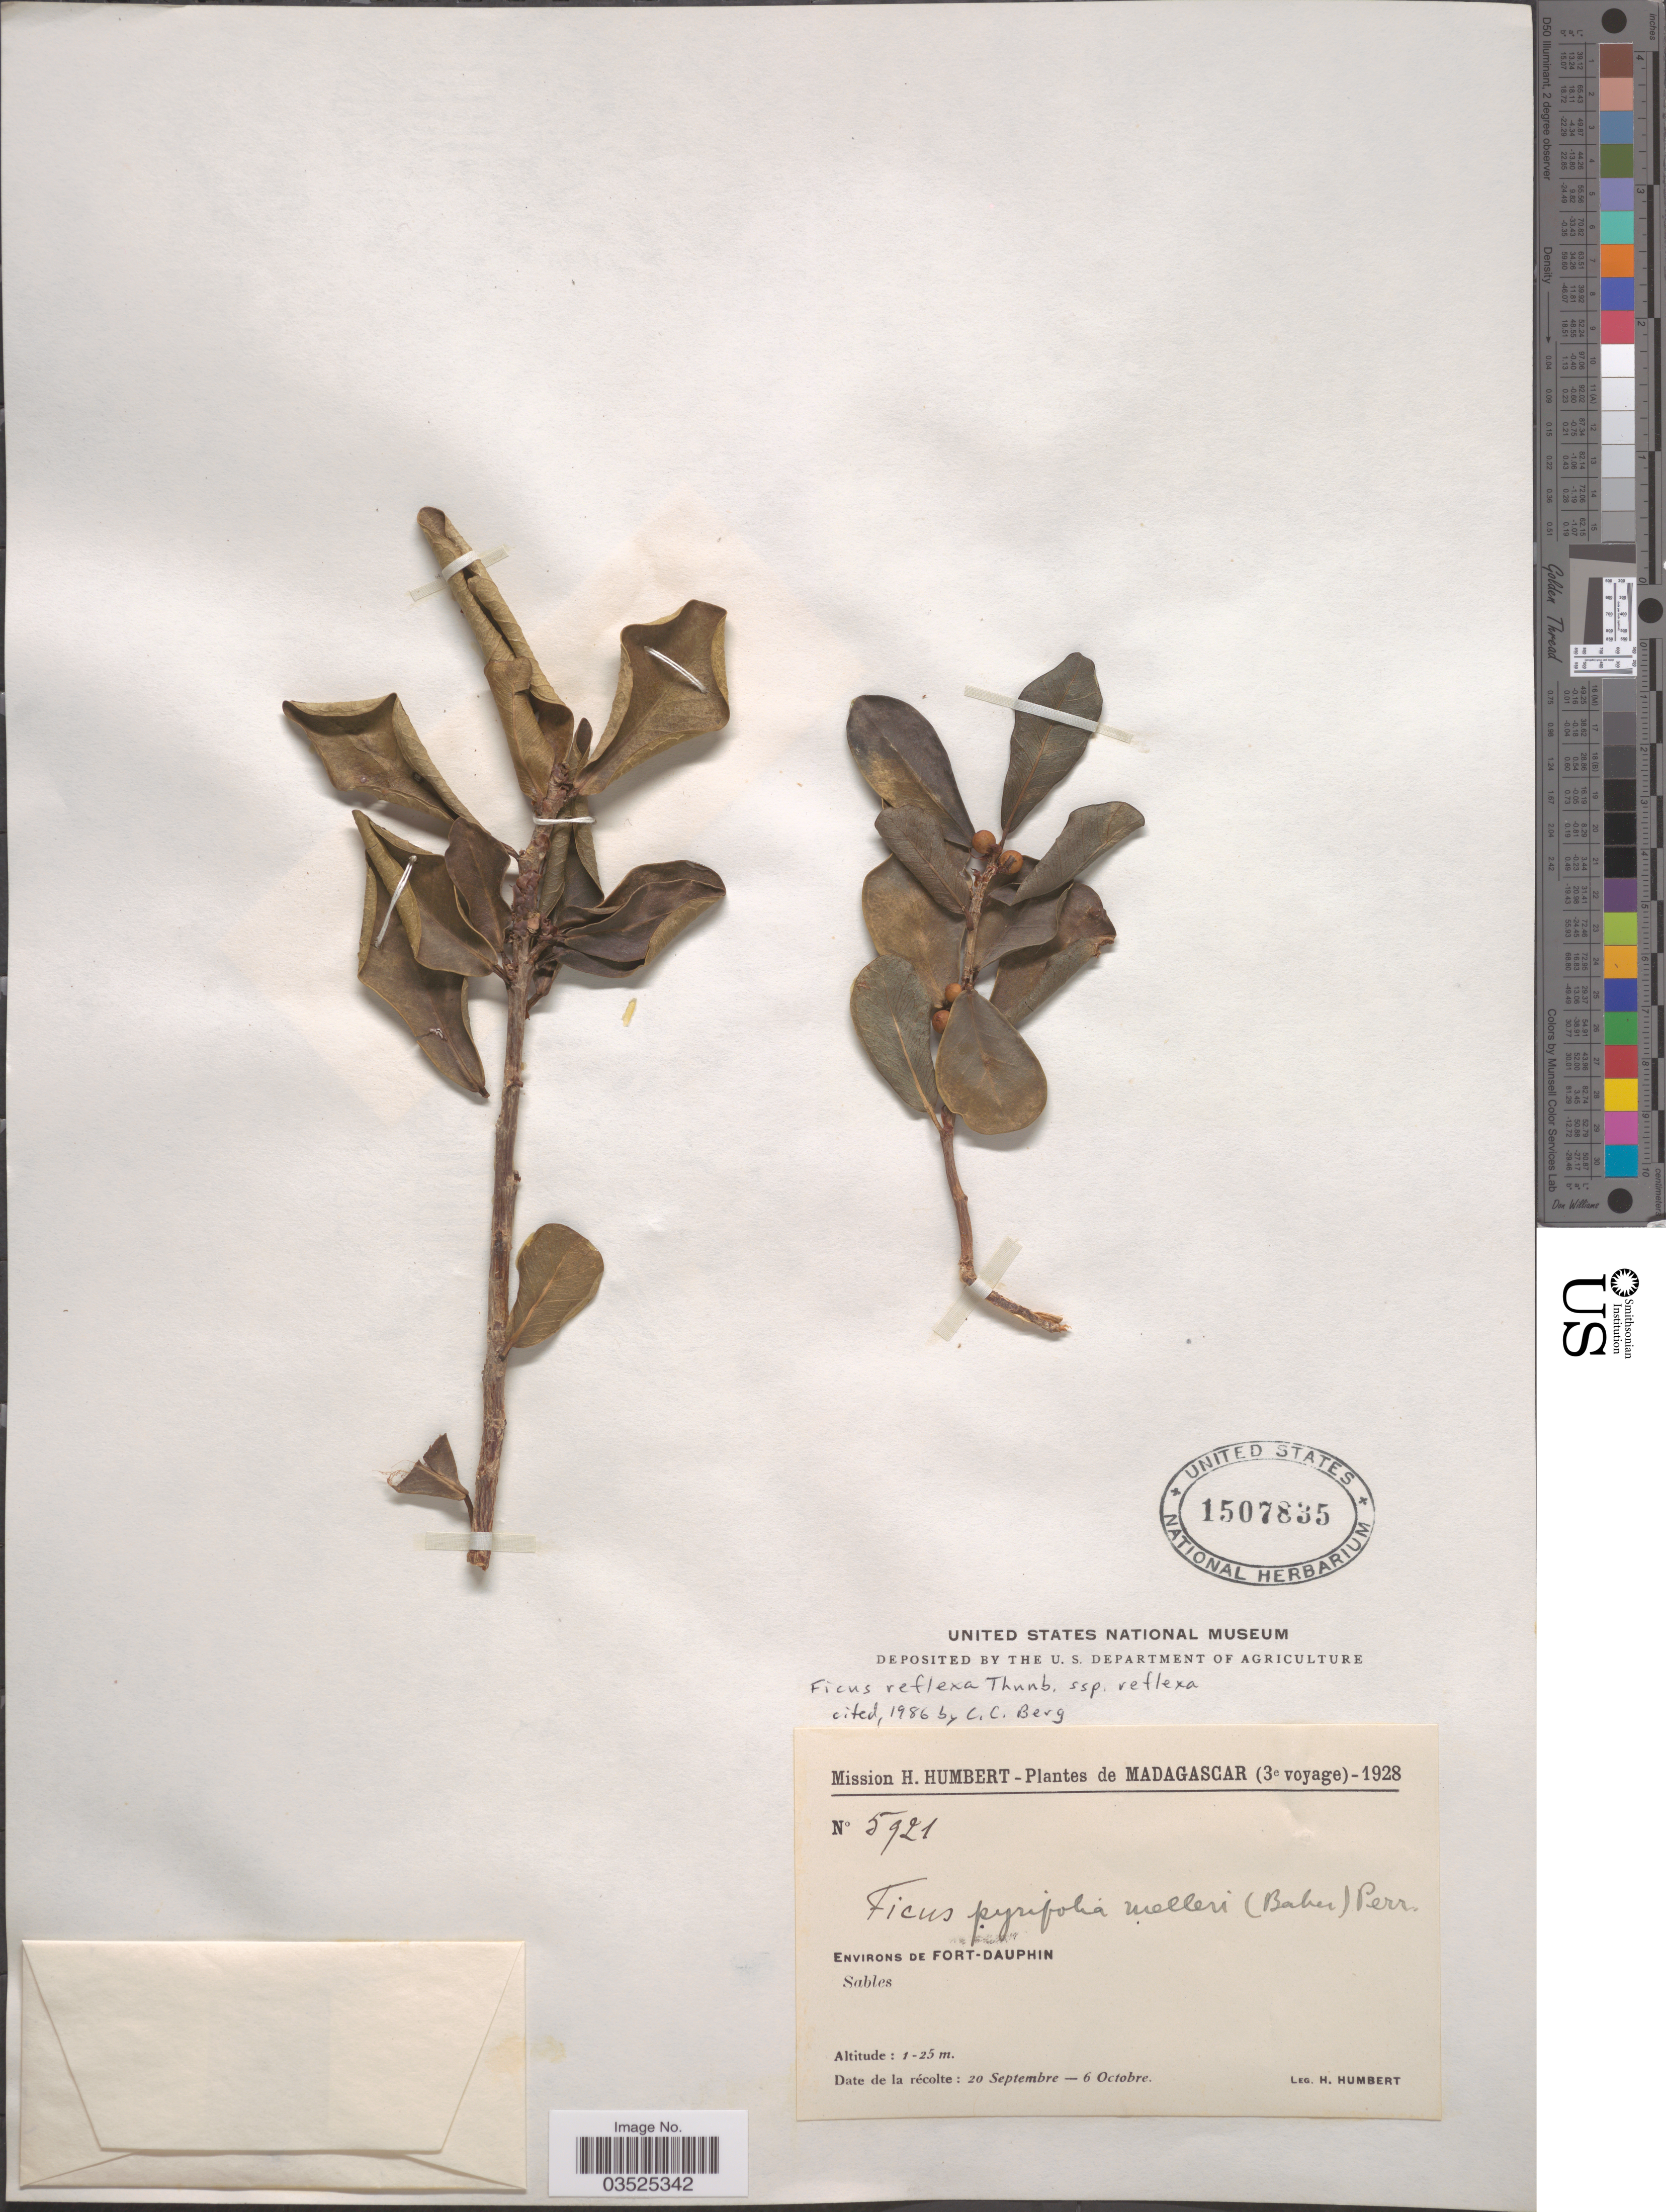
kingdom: Plantae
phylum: Tracheophyta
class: Magnoliopsida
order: Rosales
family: Moraceae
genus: Ficus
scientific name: Ficus reflexa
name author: Thunb.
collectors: H. Humbert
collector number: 5921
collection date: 1928-09-20/1928-10-06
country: Madagascar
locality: Environs de Fort-Dauphin.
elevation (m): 1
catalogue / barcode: US 1507835